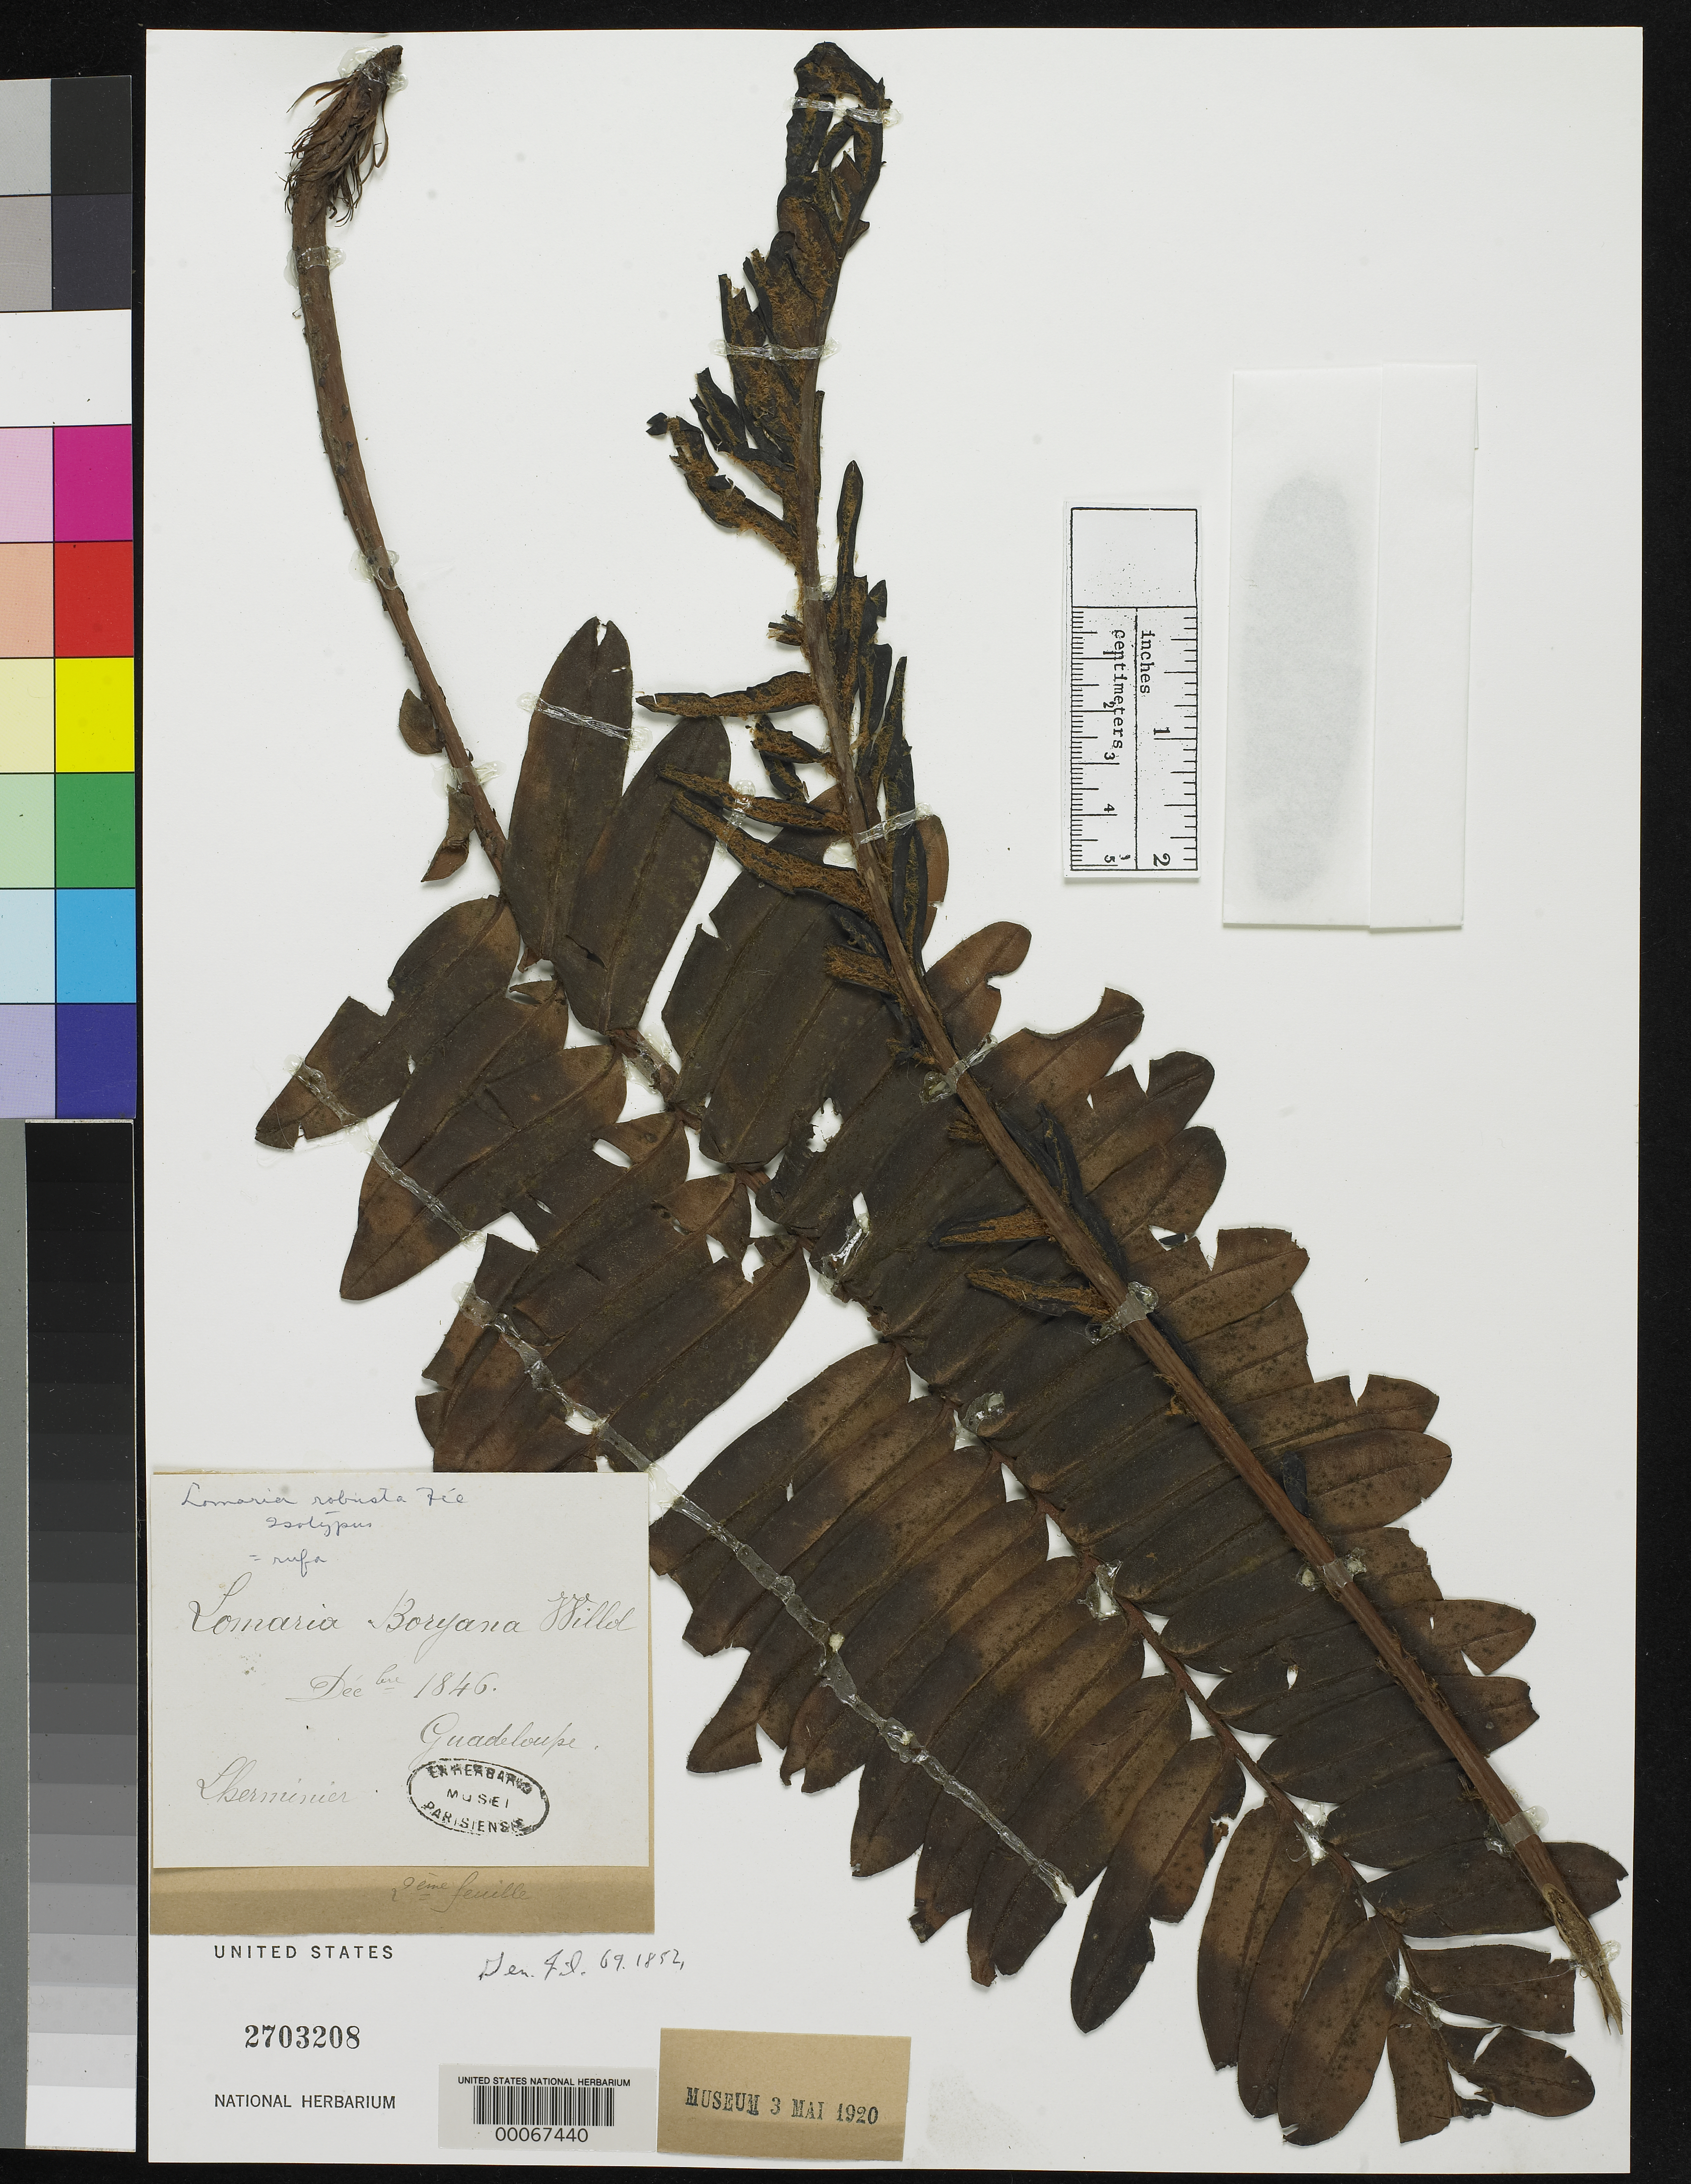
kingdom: Plantae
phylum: Tracheophyta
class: Polypodiopsida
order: Polypodiales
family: Blechnaceae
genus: Lomaria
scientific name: Lomaria robusta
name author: Fée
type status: Isotype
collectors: F. L'Herminier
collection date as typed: Dec 1846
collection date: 1846-12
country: Guadeloupe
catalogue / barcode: US 2703208